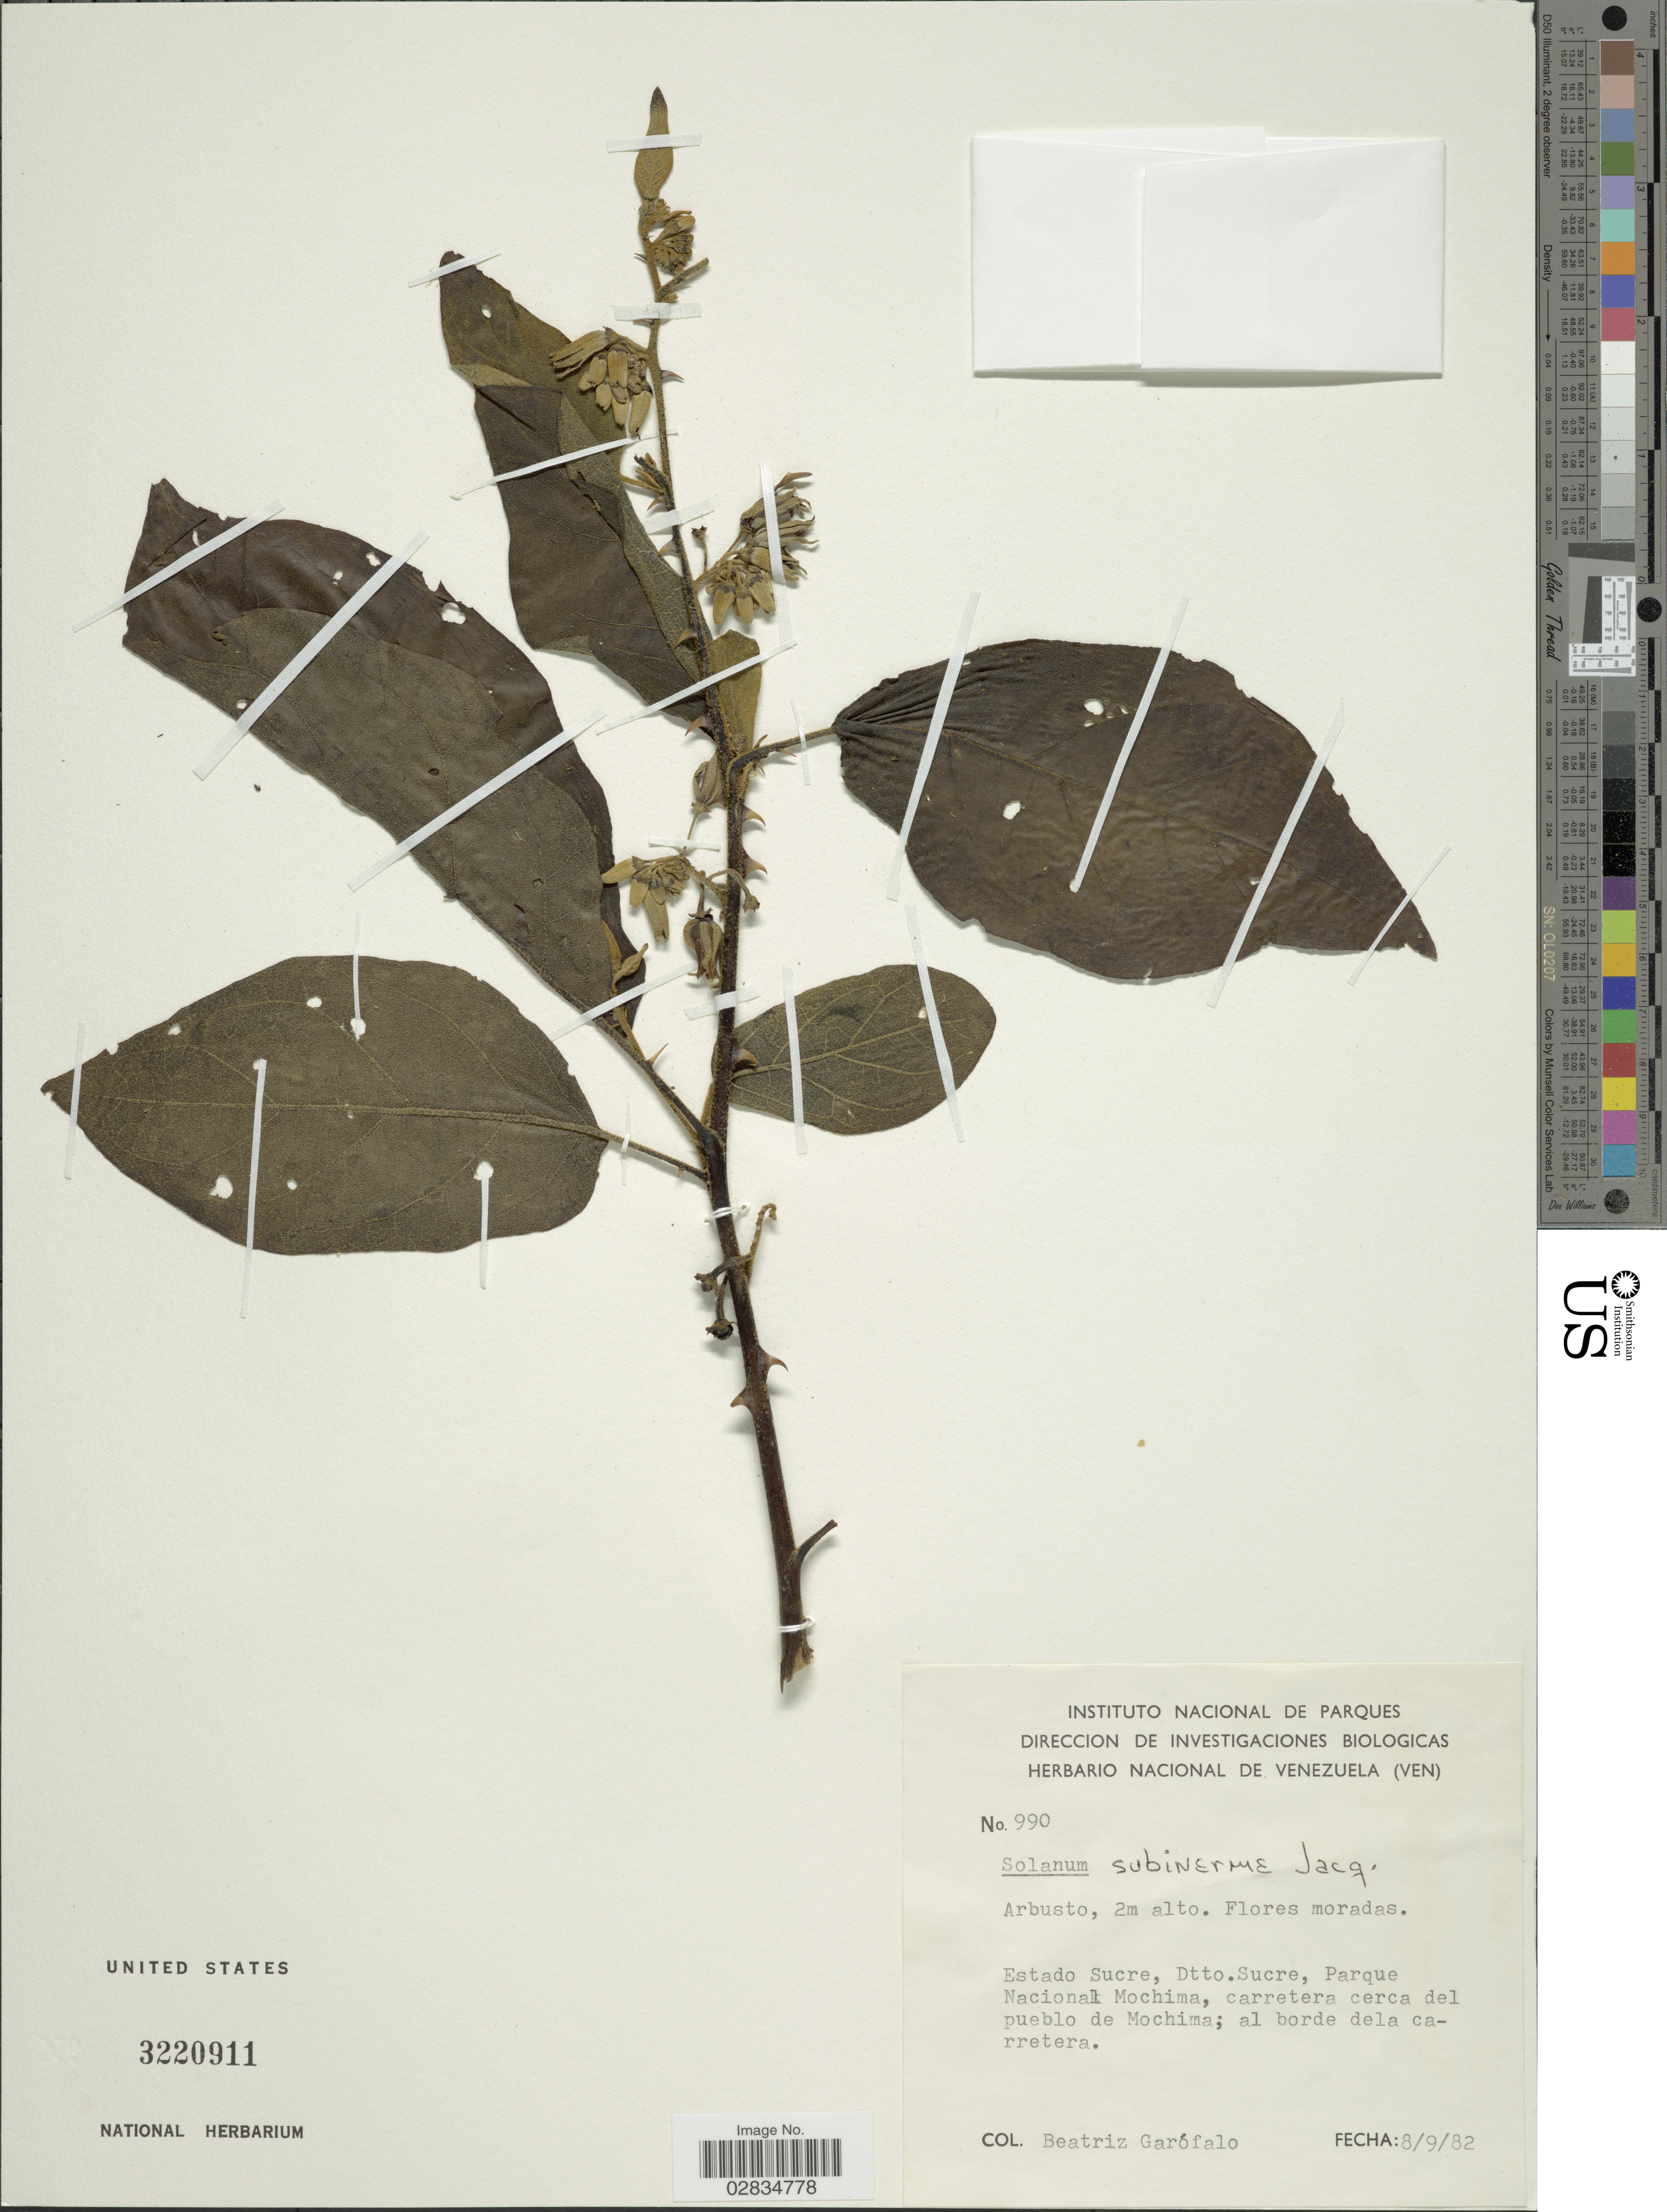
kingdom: Plantae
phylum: Tracheophyta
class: Magnoliopsida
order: Solanales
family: Solanaceae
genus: Solanum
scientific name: Solanum subinerme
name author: Jacq.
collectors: B. Garofalo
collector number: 990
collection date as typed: Transcribed d/m/y: 8/9/82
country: Venezuela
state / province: Sucre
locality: Dtto. Sucre, Parque Nacional Mochima, carretera cerca del pueblo de Mochima; al borde dela carretera.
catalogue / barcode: US 3220911